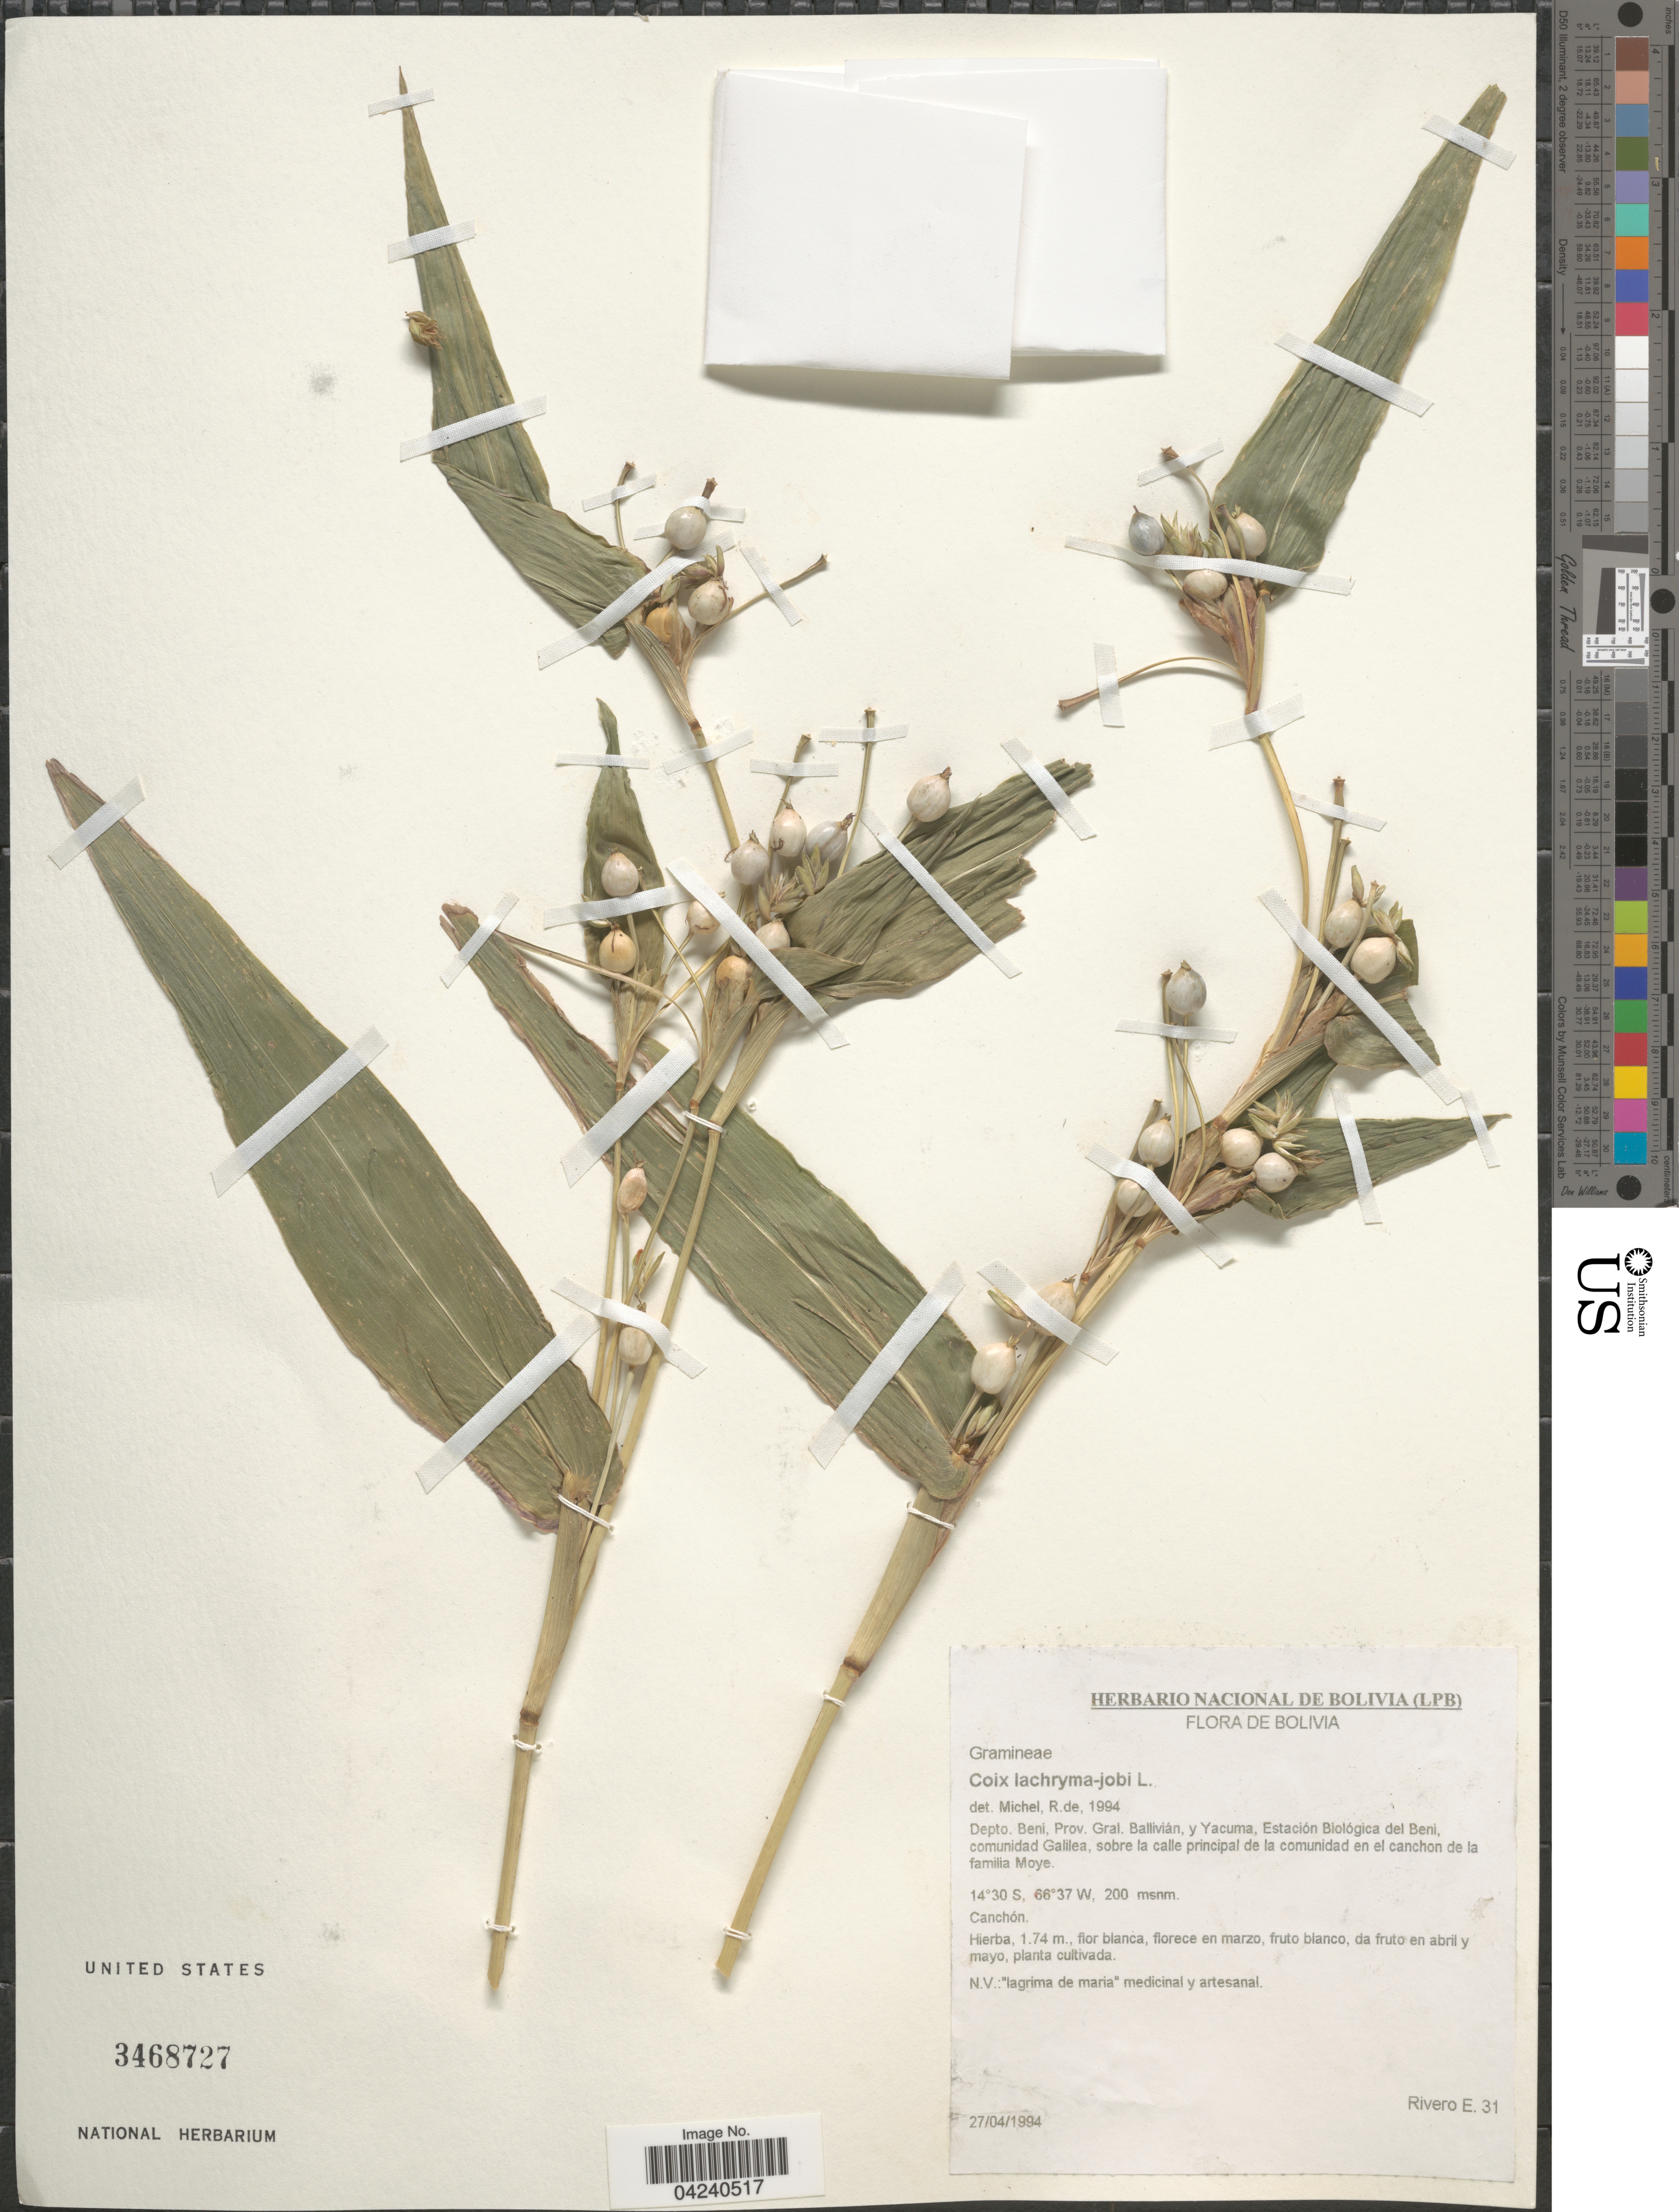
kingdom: Plantae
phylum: Tracheophyta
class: Liliopsida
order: Poales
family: Poaceae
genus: Coix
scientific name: Coix lacryma-jobi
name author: L.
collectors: E. Rivero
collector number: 31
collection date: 1994-04-27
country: Bolivia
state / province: Beni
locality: Depto. Beni, Prov. Gral. Ballivián, y Yacuma, Estación Biológica del Beni, comunidad Galilea, sobre la calle principal de la comunidad en el canchon de la familia Moye. Canchon.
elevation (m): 200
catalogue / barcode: US 3468727